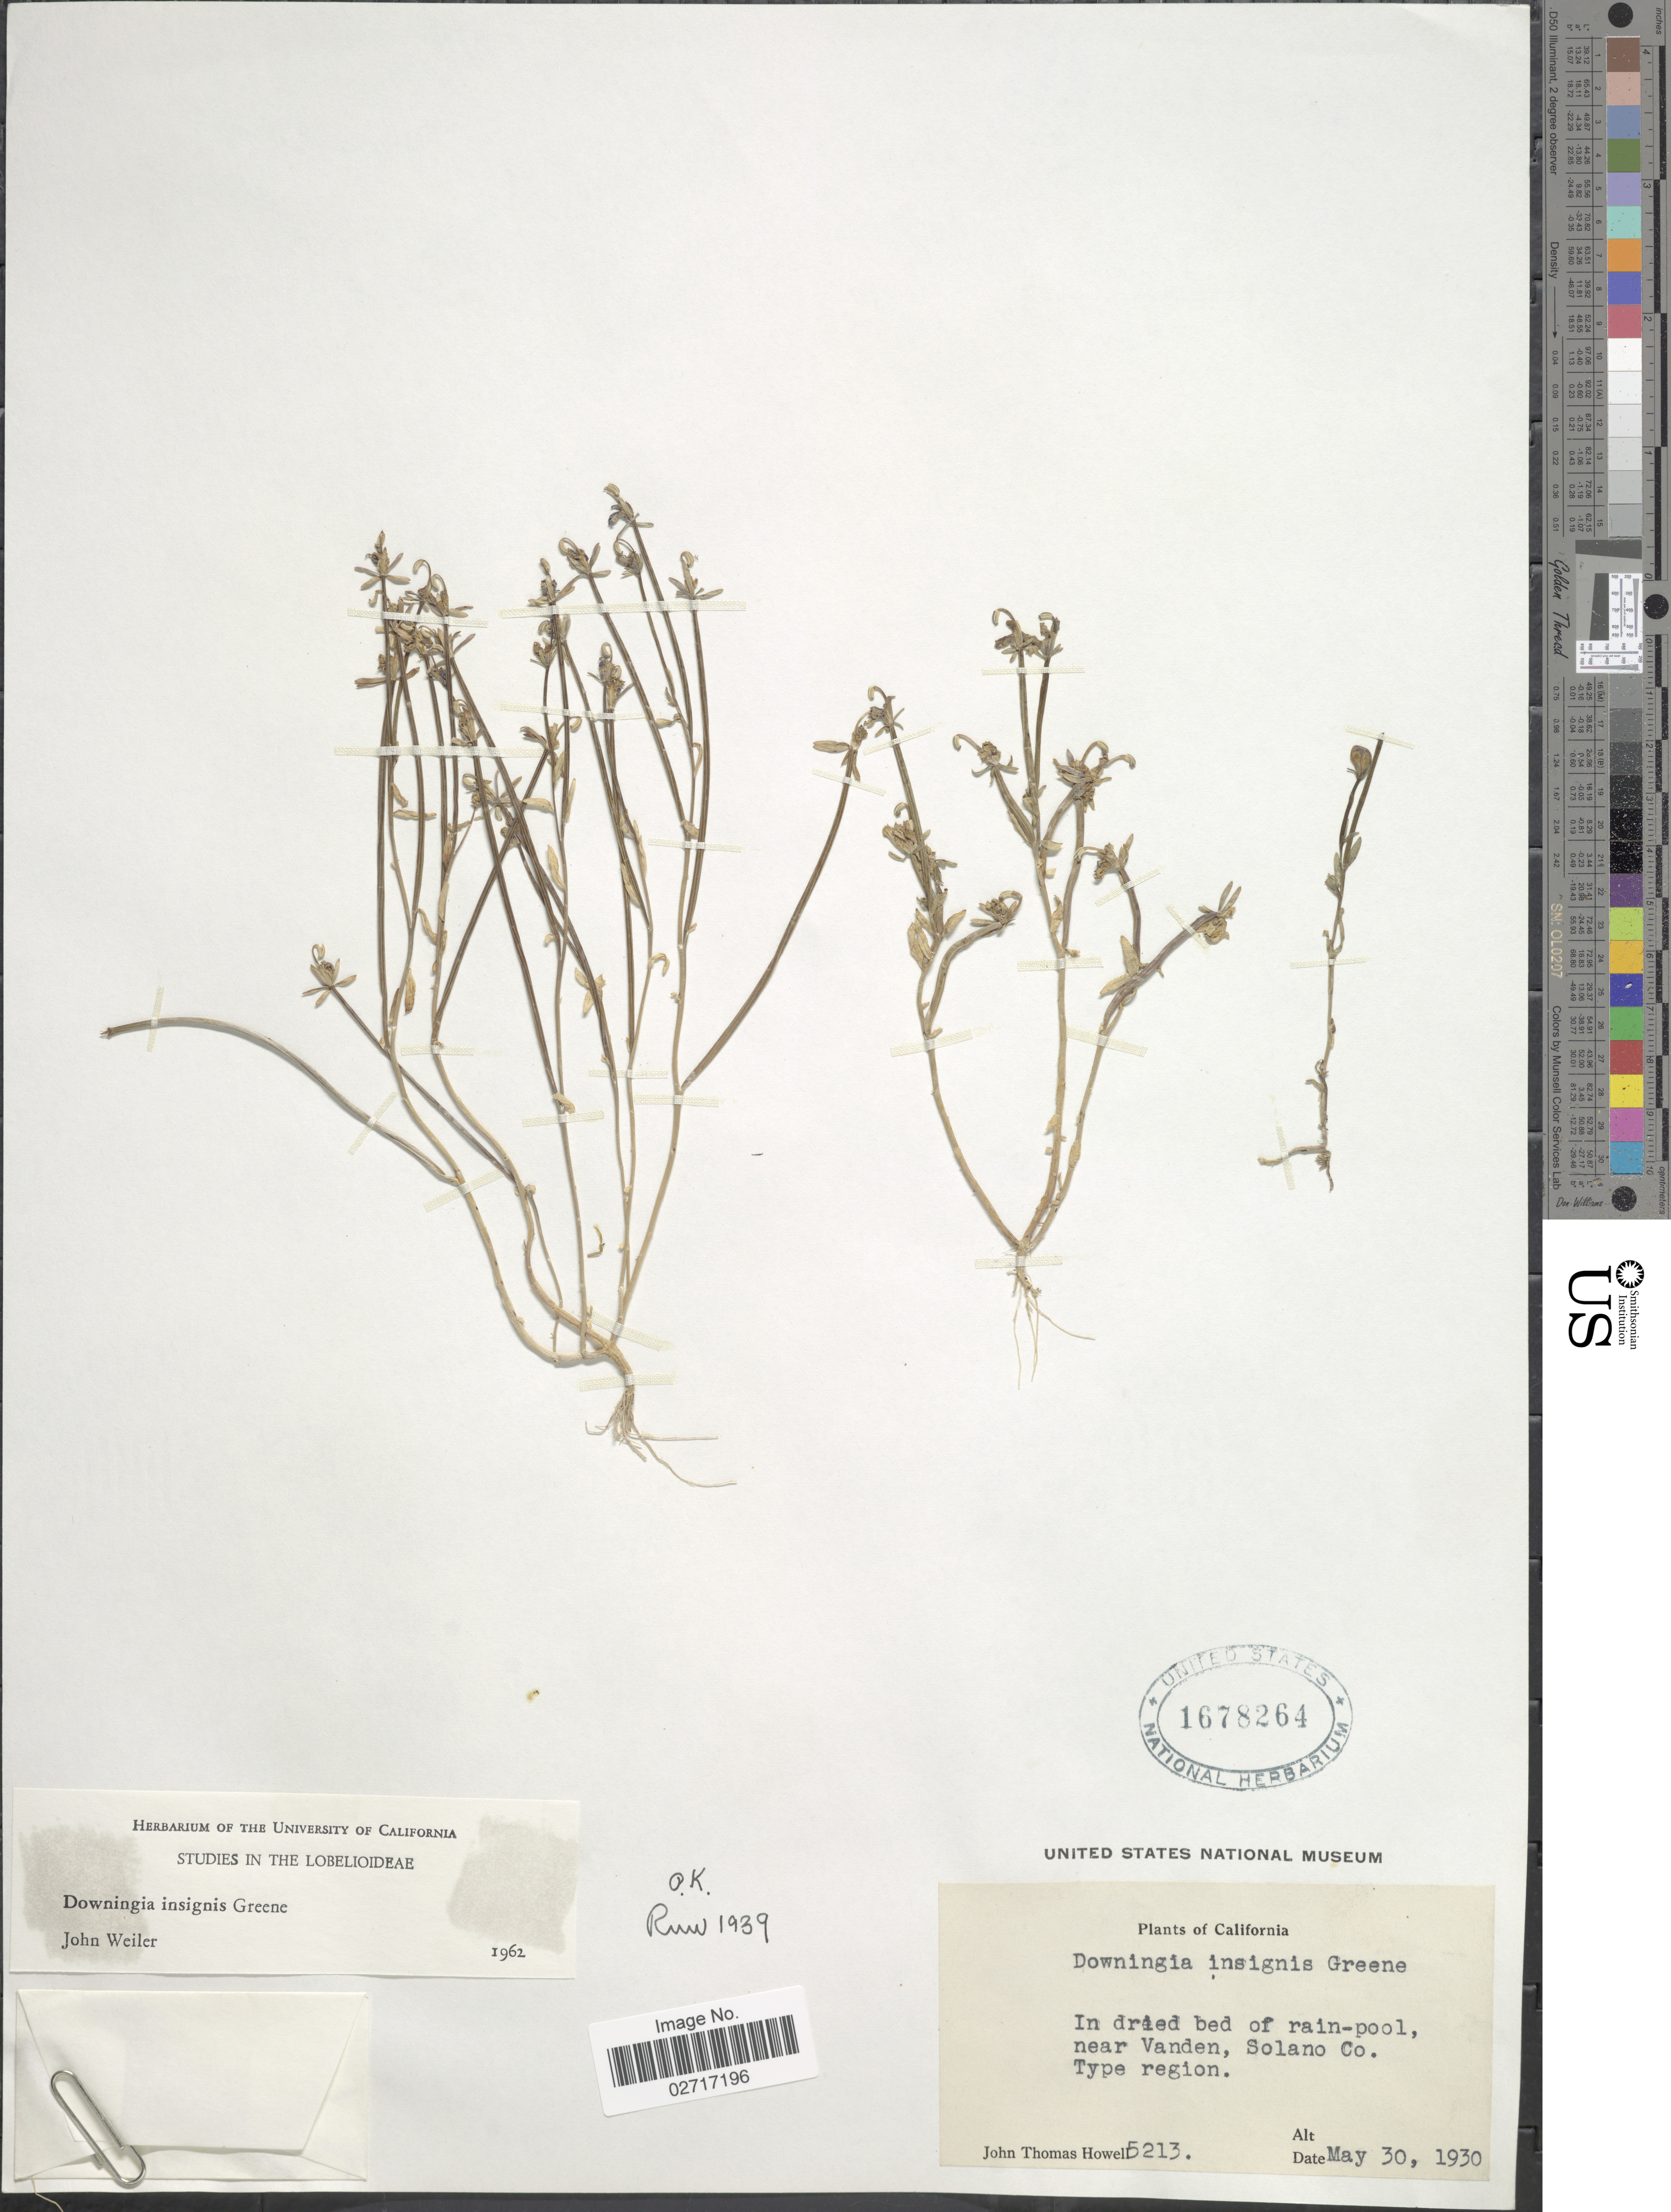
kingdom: Plantae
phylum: Tracheophyta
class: Magnoliopsida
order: Asterales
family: Campanulaceae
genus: Downingia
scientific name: Downingia insignis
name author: Greene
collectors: J. T. Howell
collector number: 5213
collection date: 1930-05-30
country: United States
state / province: California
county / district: Solano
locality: In dried bed of rain-pool, near Vanden, Solano Co.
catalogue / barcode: US 1678264